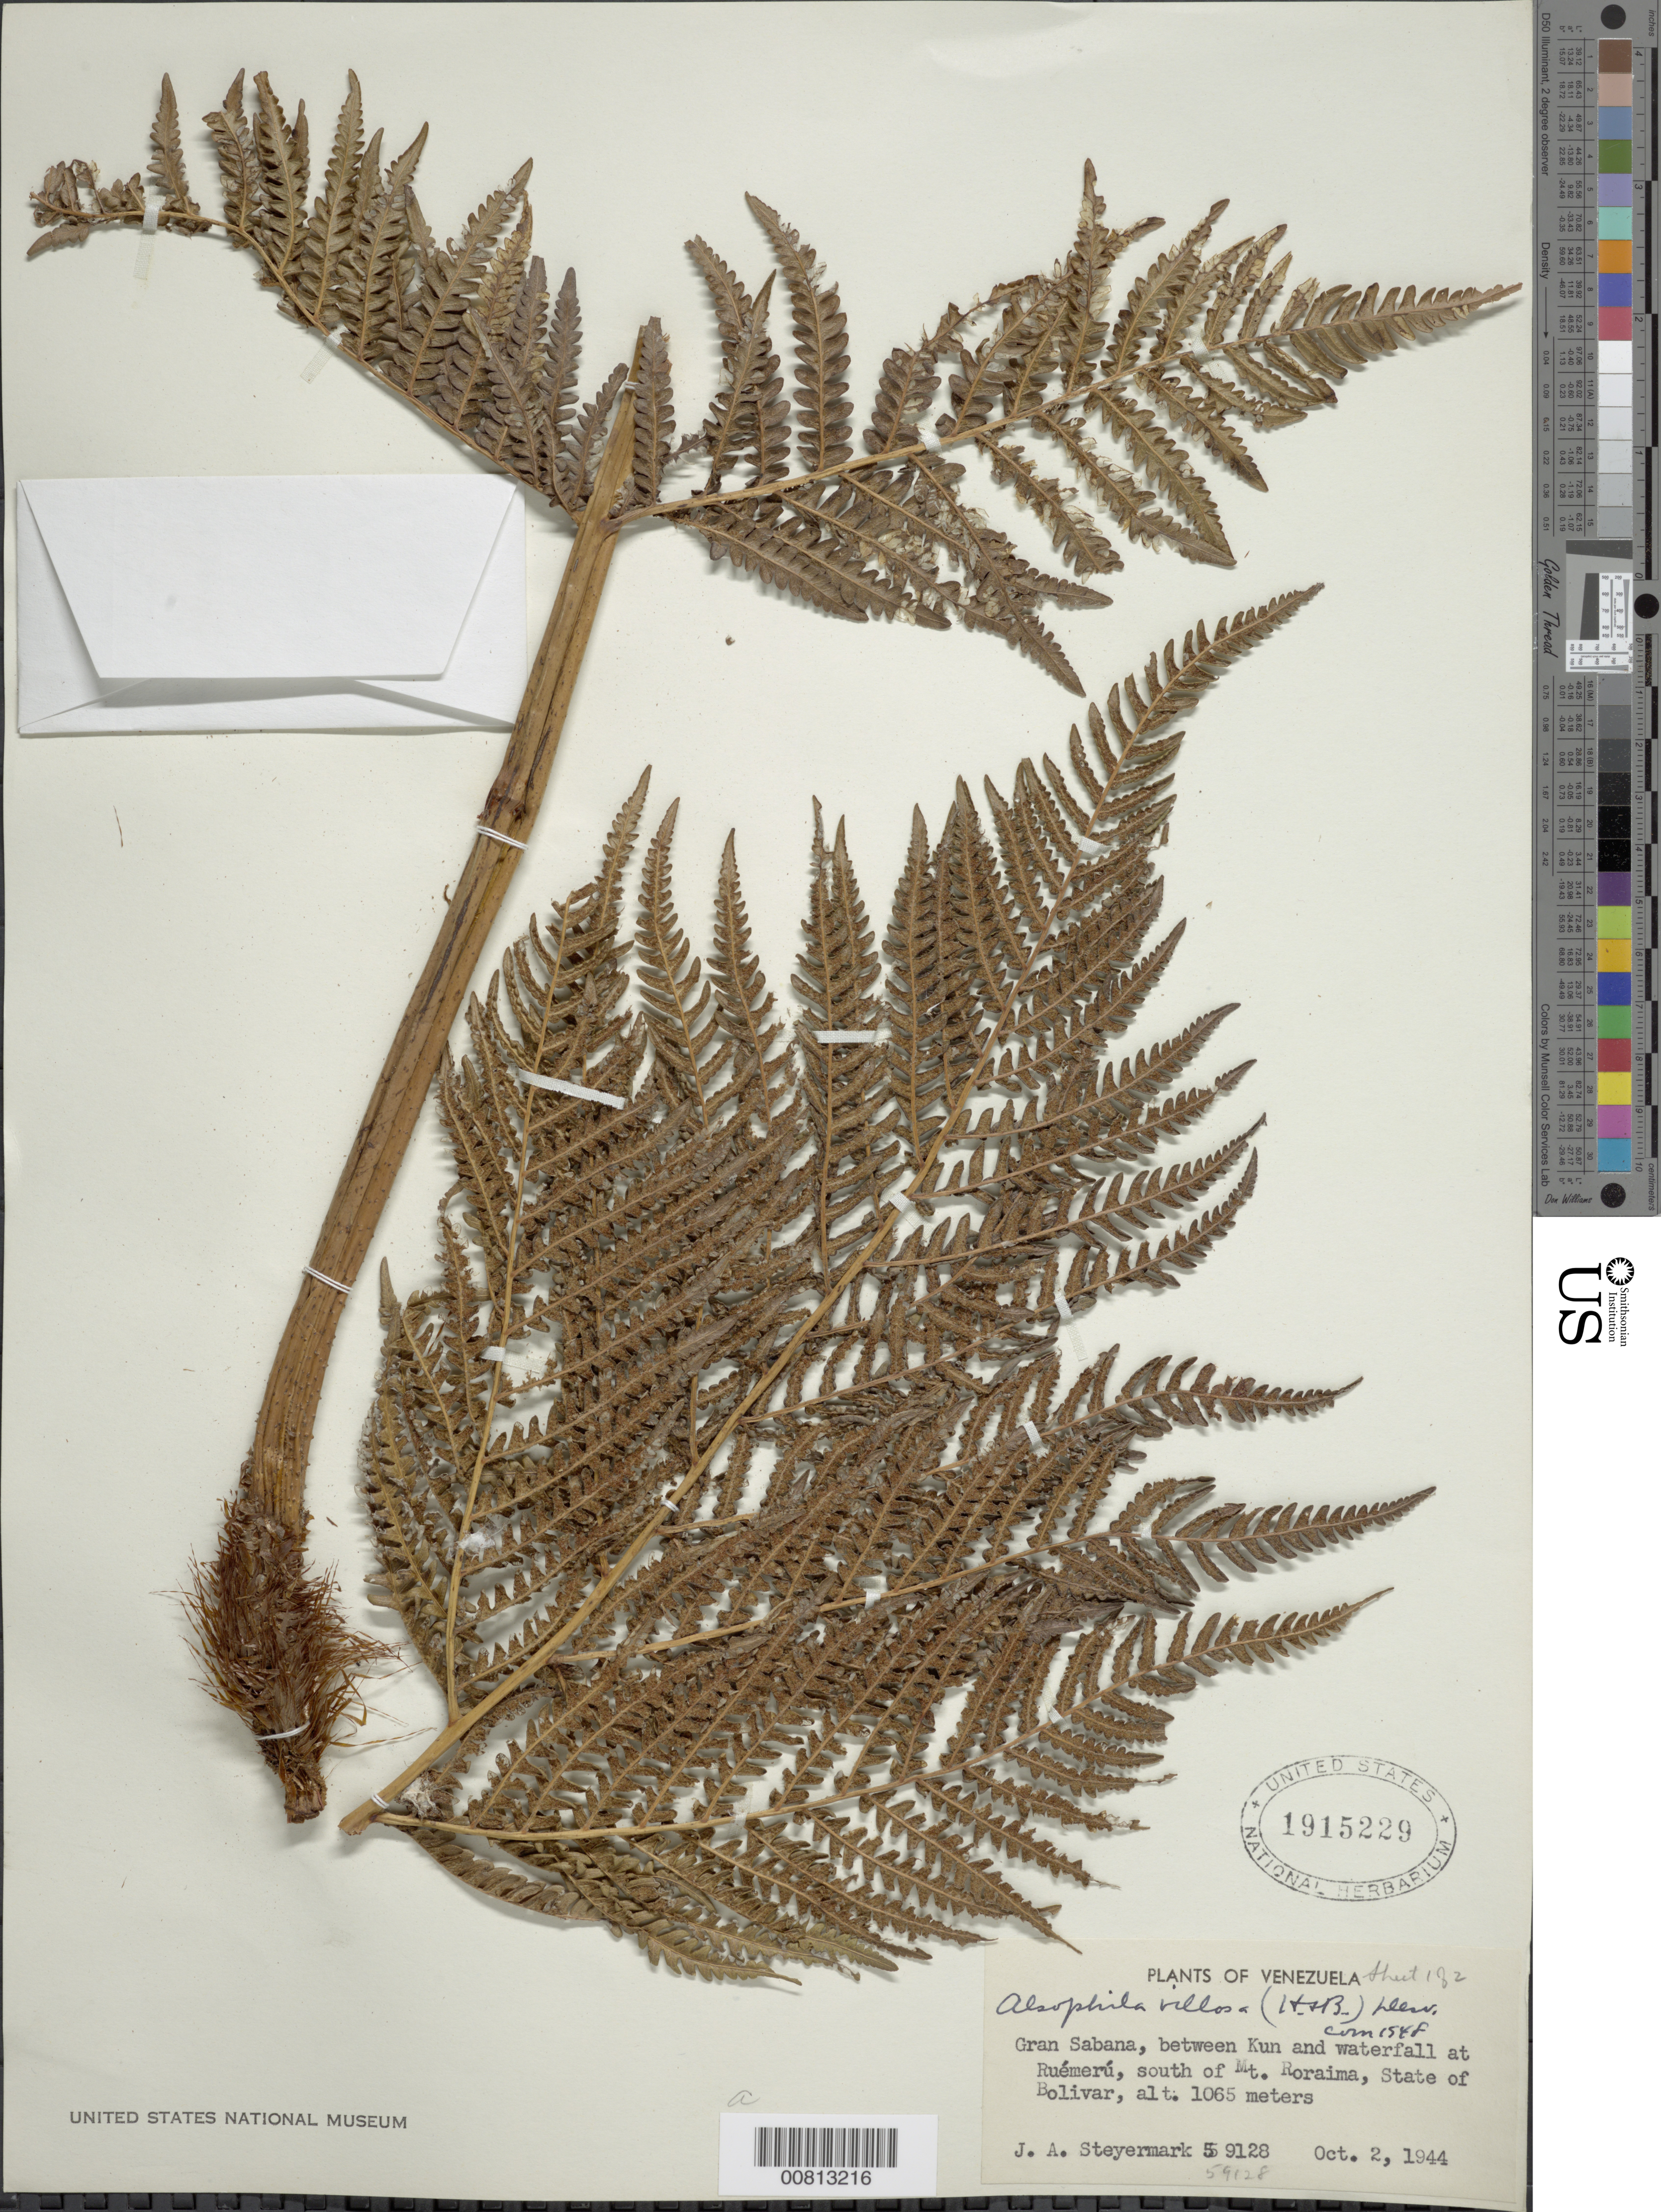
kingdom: Plantae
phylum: Tracheophyta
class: Polypodiopsida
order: Cyatheales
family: Cyatheaceae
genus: Cyathea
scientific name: Cyathea villosa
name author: Humb. & Bonpl. ex Willd.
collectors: J. Steyermark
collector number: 59128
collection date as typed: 2-Oct-44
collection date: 1944-10-02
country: Venezuela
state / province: Bolívar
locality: Gran Sabana, between Kun and waterfall at Rué-merú (trib. Río Kukenán), south of Mt. Roraima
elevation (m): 1065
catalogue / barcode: US 1915229